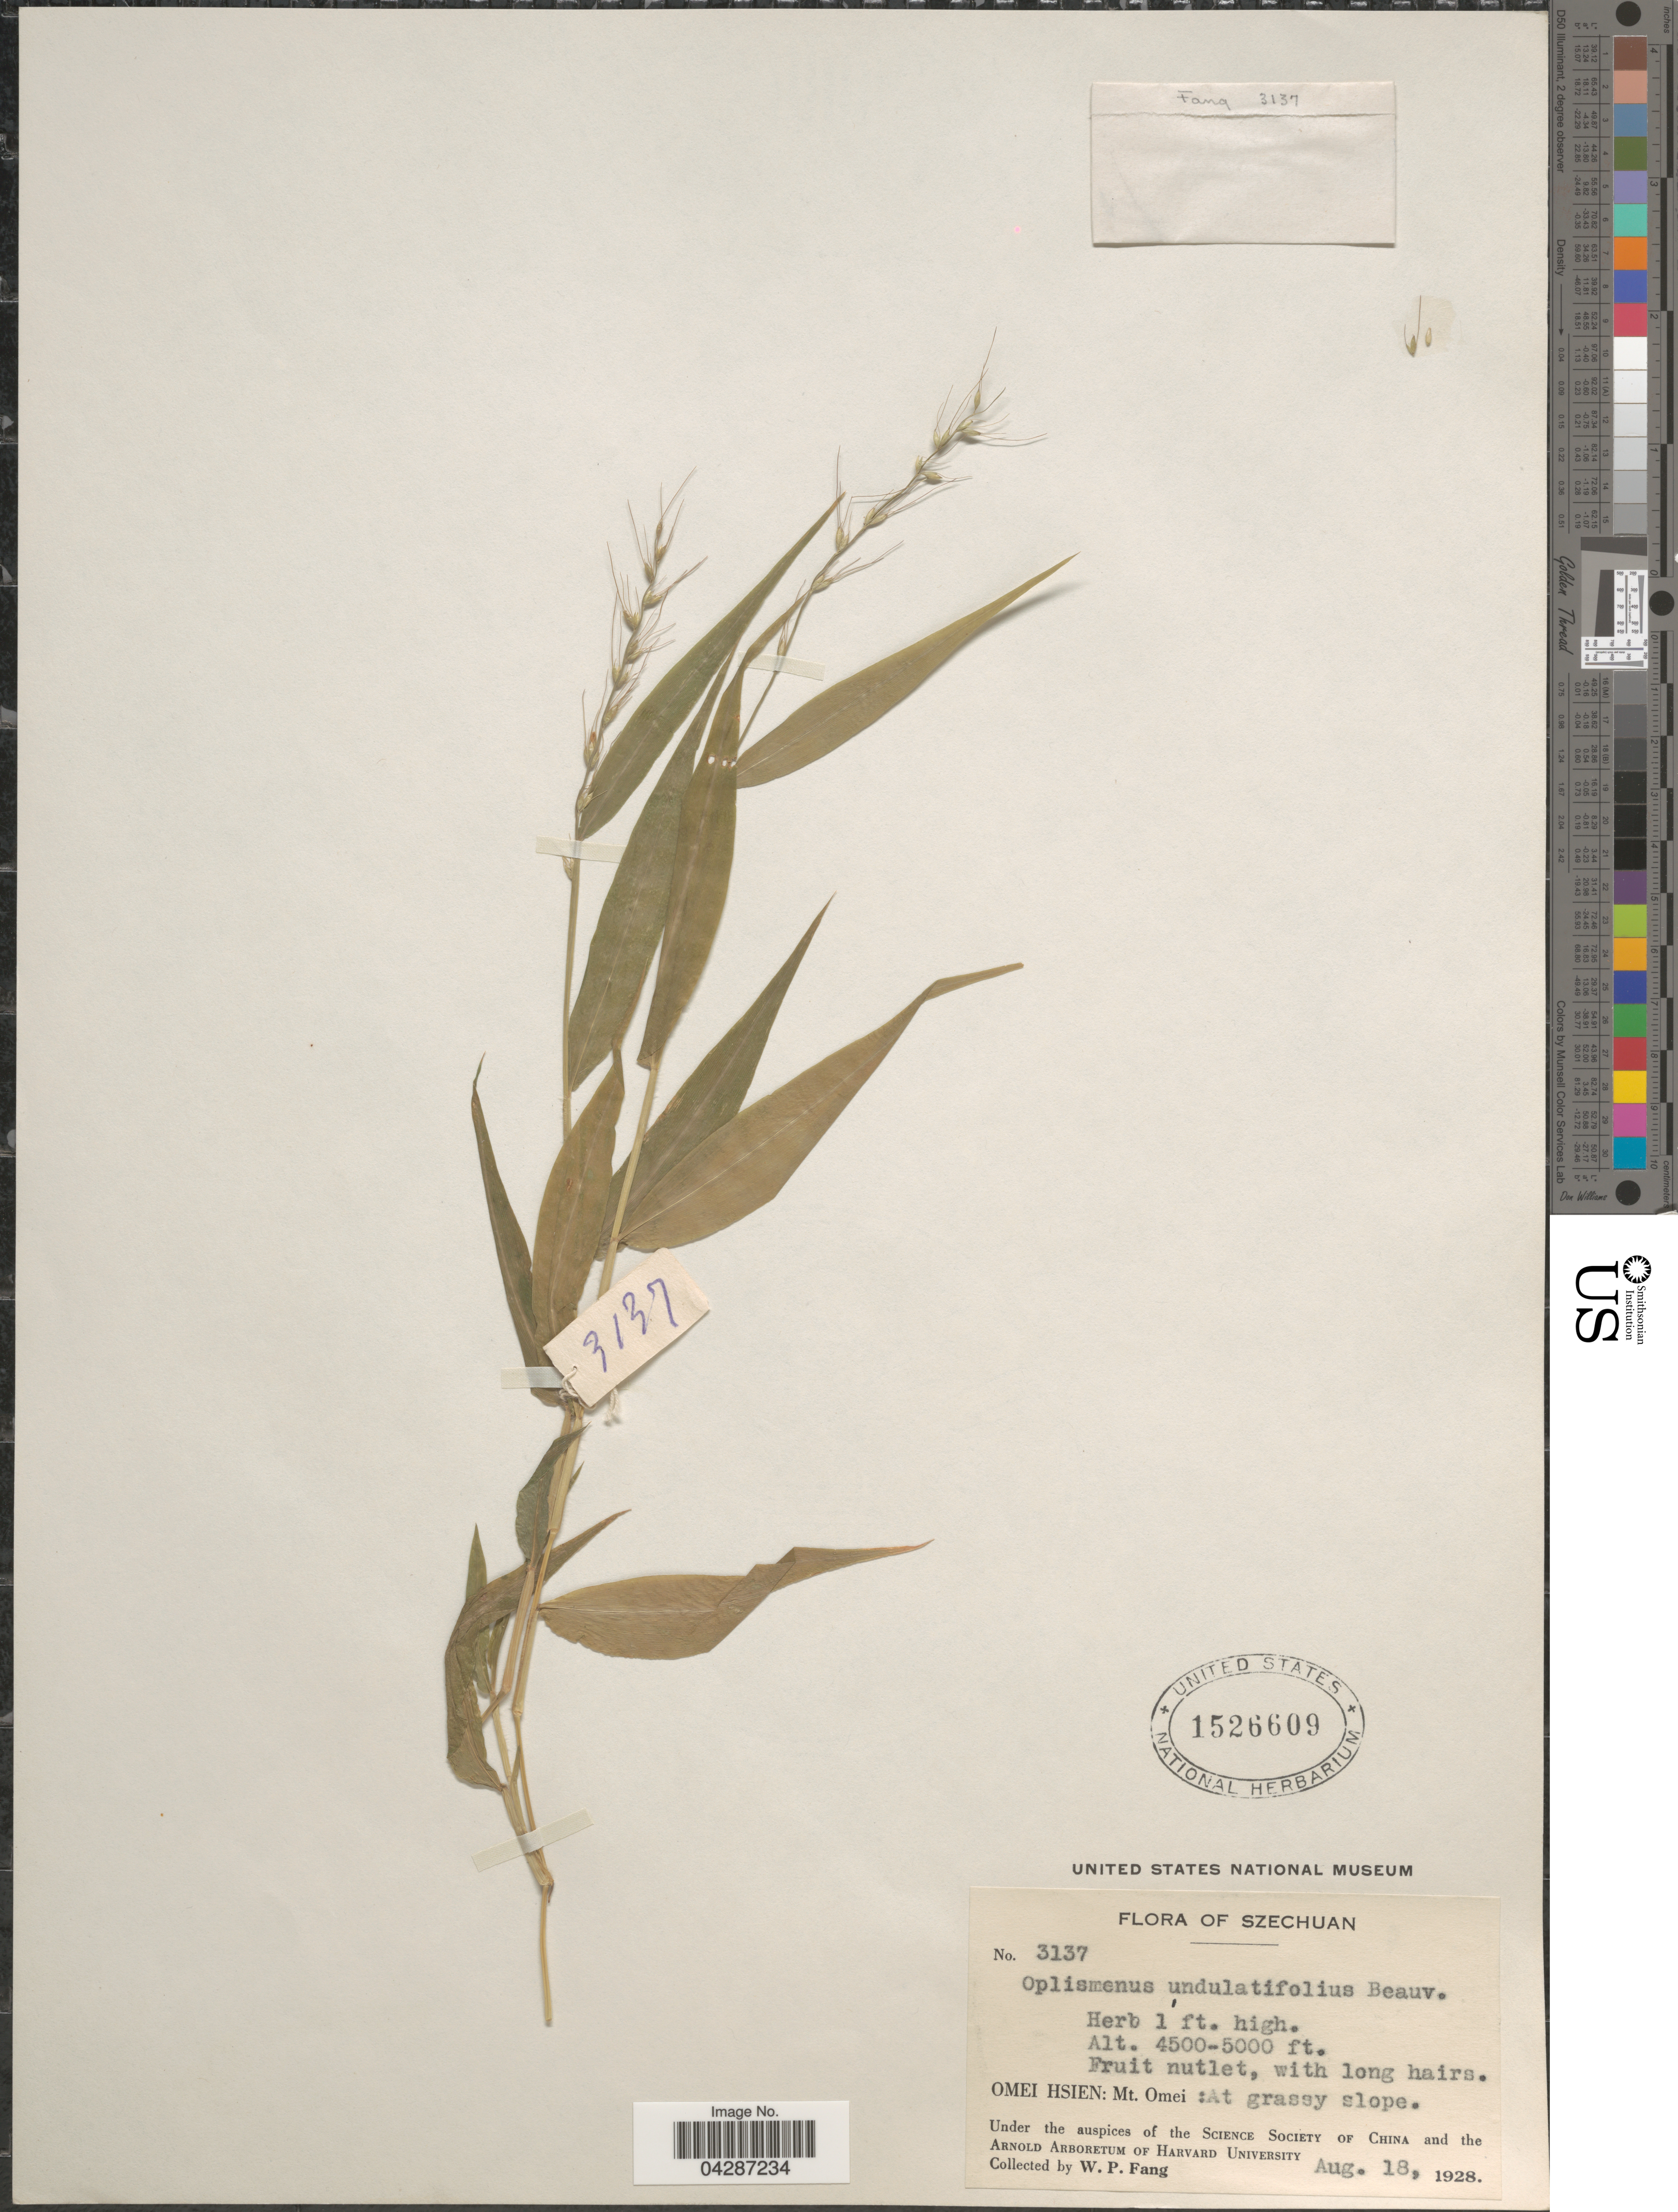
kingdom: Plantae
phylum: Tracheophyta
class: Liliopsida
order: Poales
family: Poaceae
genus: Oplismenus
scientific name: Oplismenus undulatifolius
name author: (Ard.) P. Beauv.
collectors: W. P. Fang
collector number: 3137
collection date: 1928-08-18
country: China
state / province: Sichuan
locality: Szechuan. Omei Hsien: Mt. Omei: At grassy slope.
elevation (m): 1372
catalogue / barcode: US 1526609